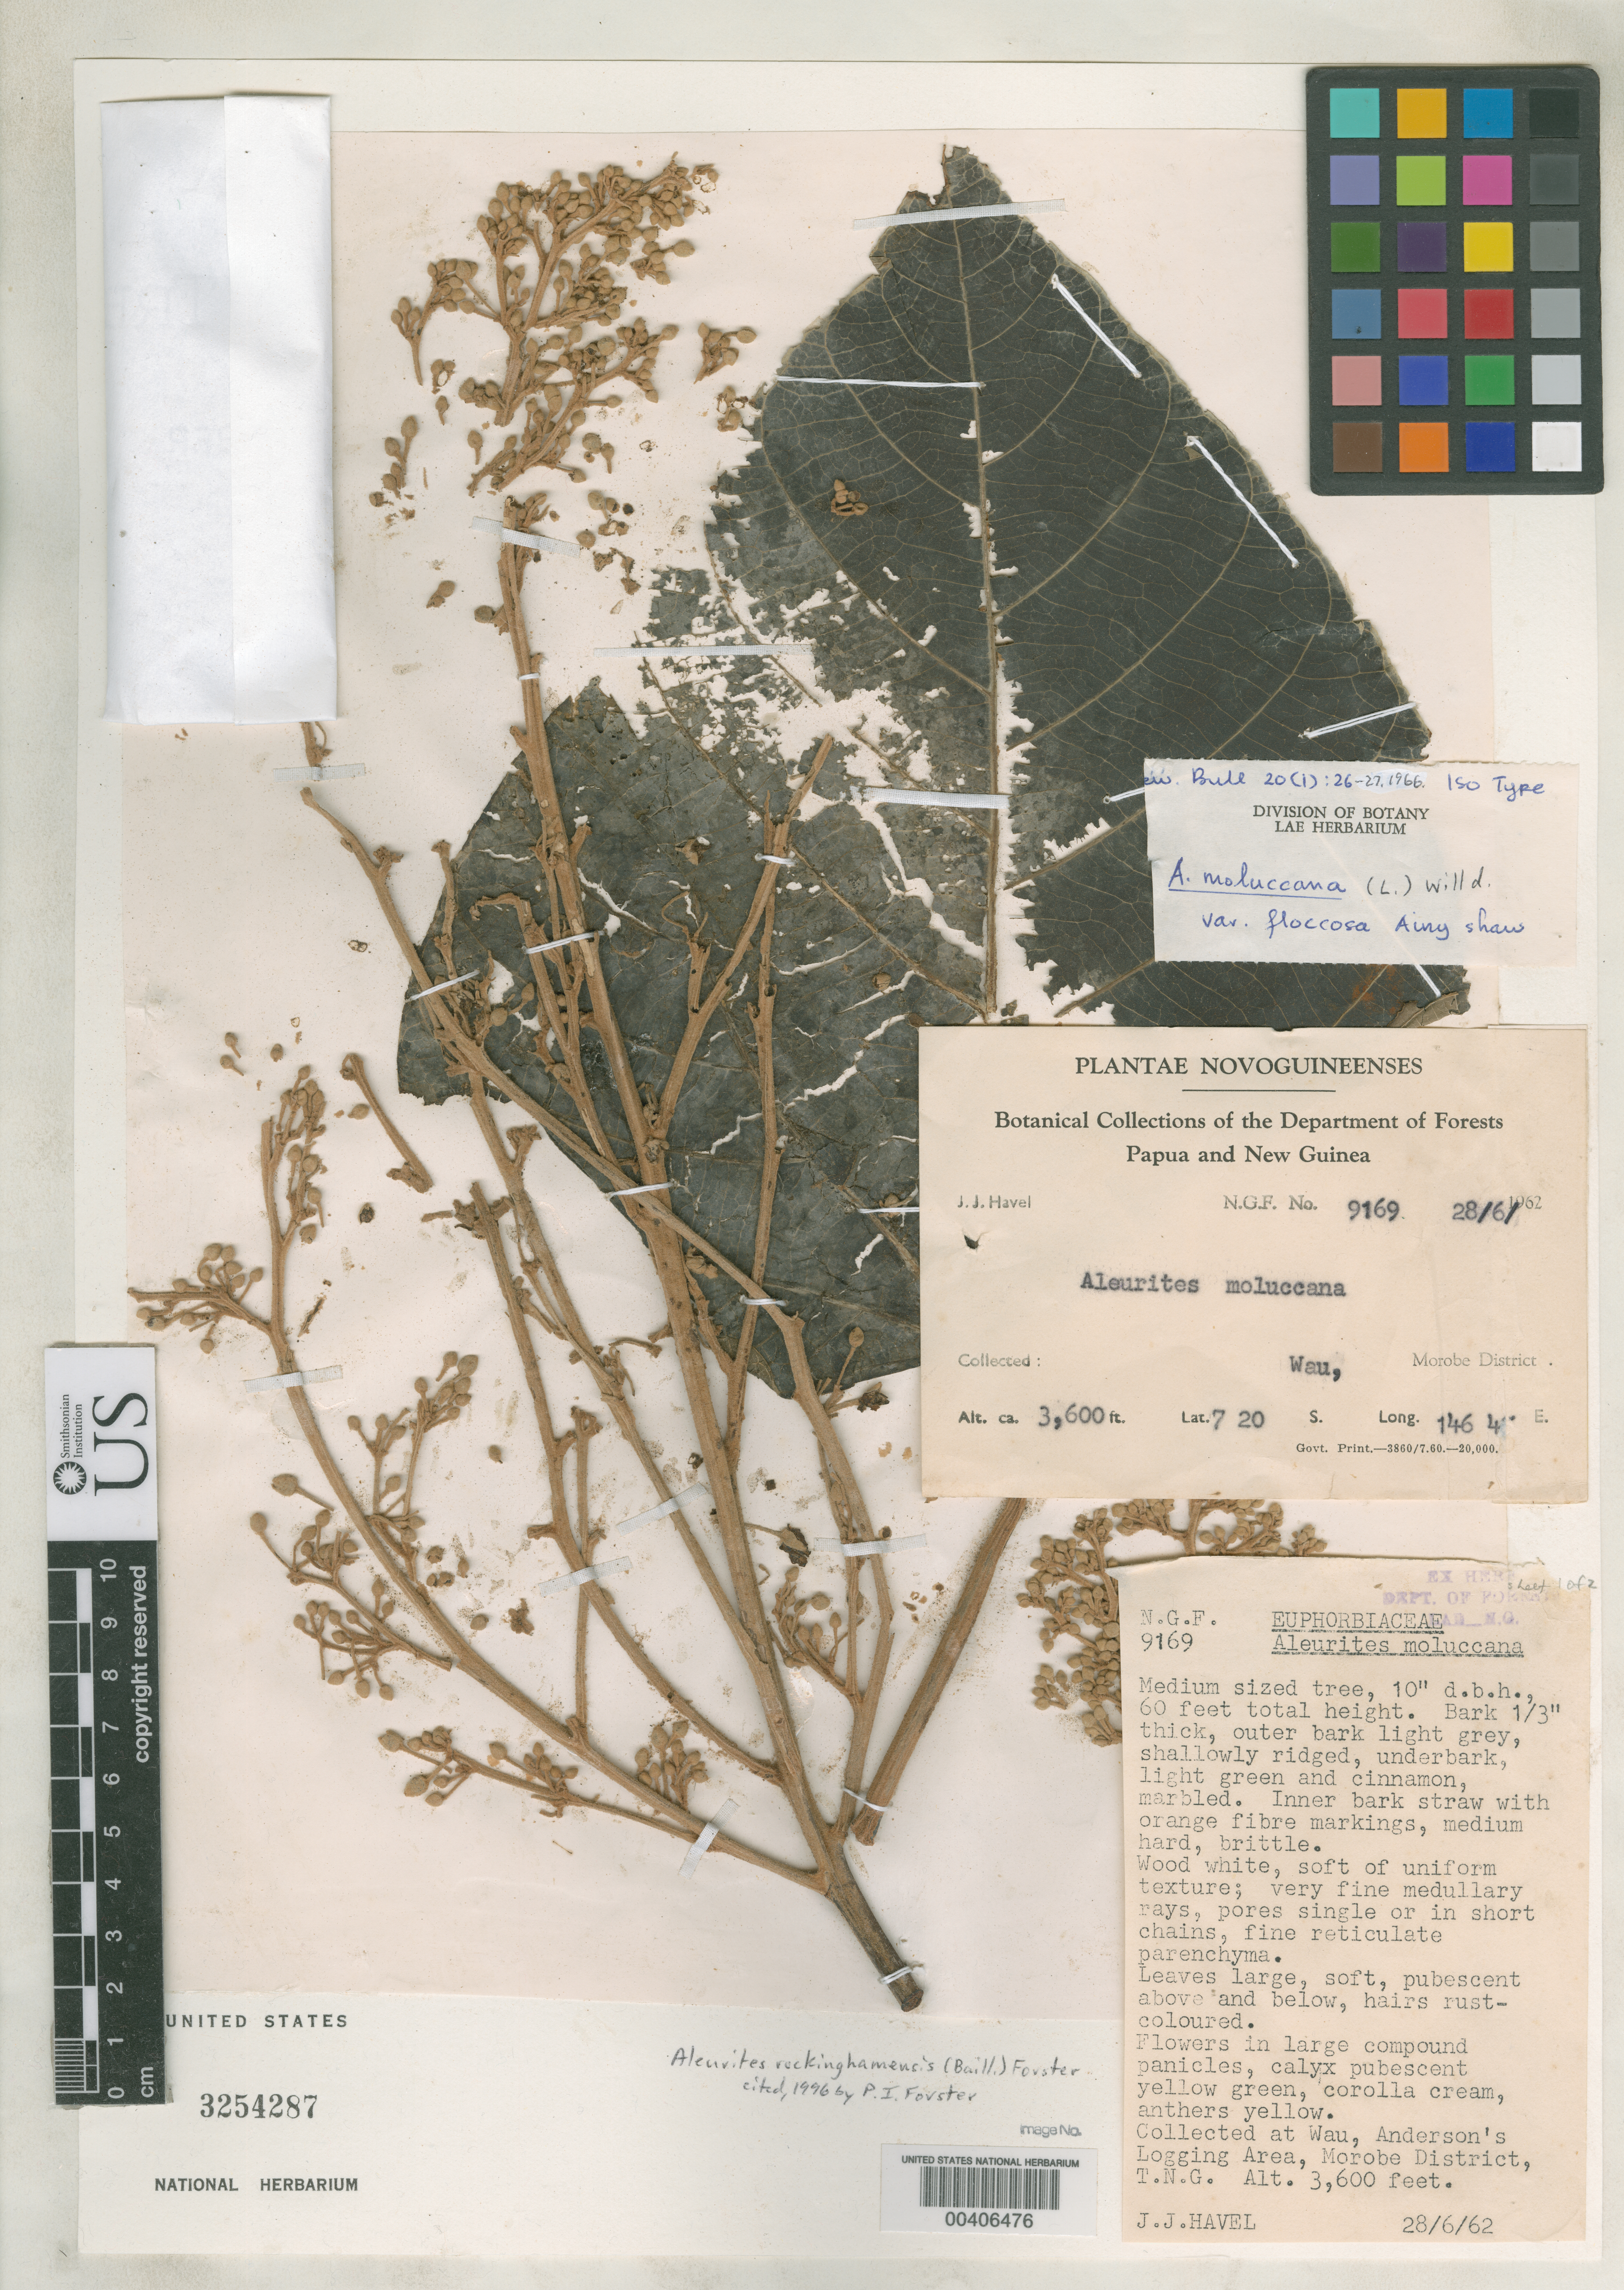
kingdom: Plantae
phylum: Tracheophyta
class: Magnoliopsida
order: Malpighiales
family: Euphorbiaceae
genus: Aleurites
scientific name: Aleurites moluccanus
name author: (L.) Willd.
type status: Isotype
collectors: J. Havel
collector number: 9169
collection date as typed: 28 Jun 1962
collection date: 1962-06-28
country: Papua New Guinea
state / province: Morobe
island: New Guinea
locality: Wau, Anderson's logging area.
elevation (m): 1097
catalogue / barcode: US 3254287